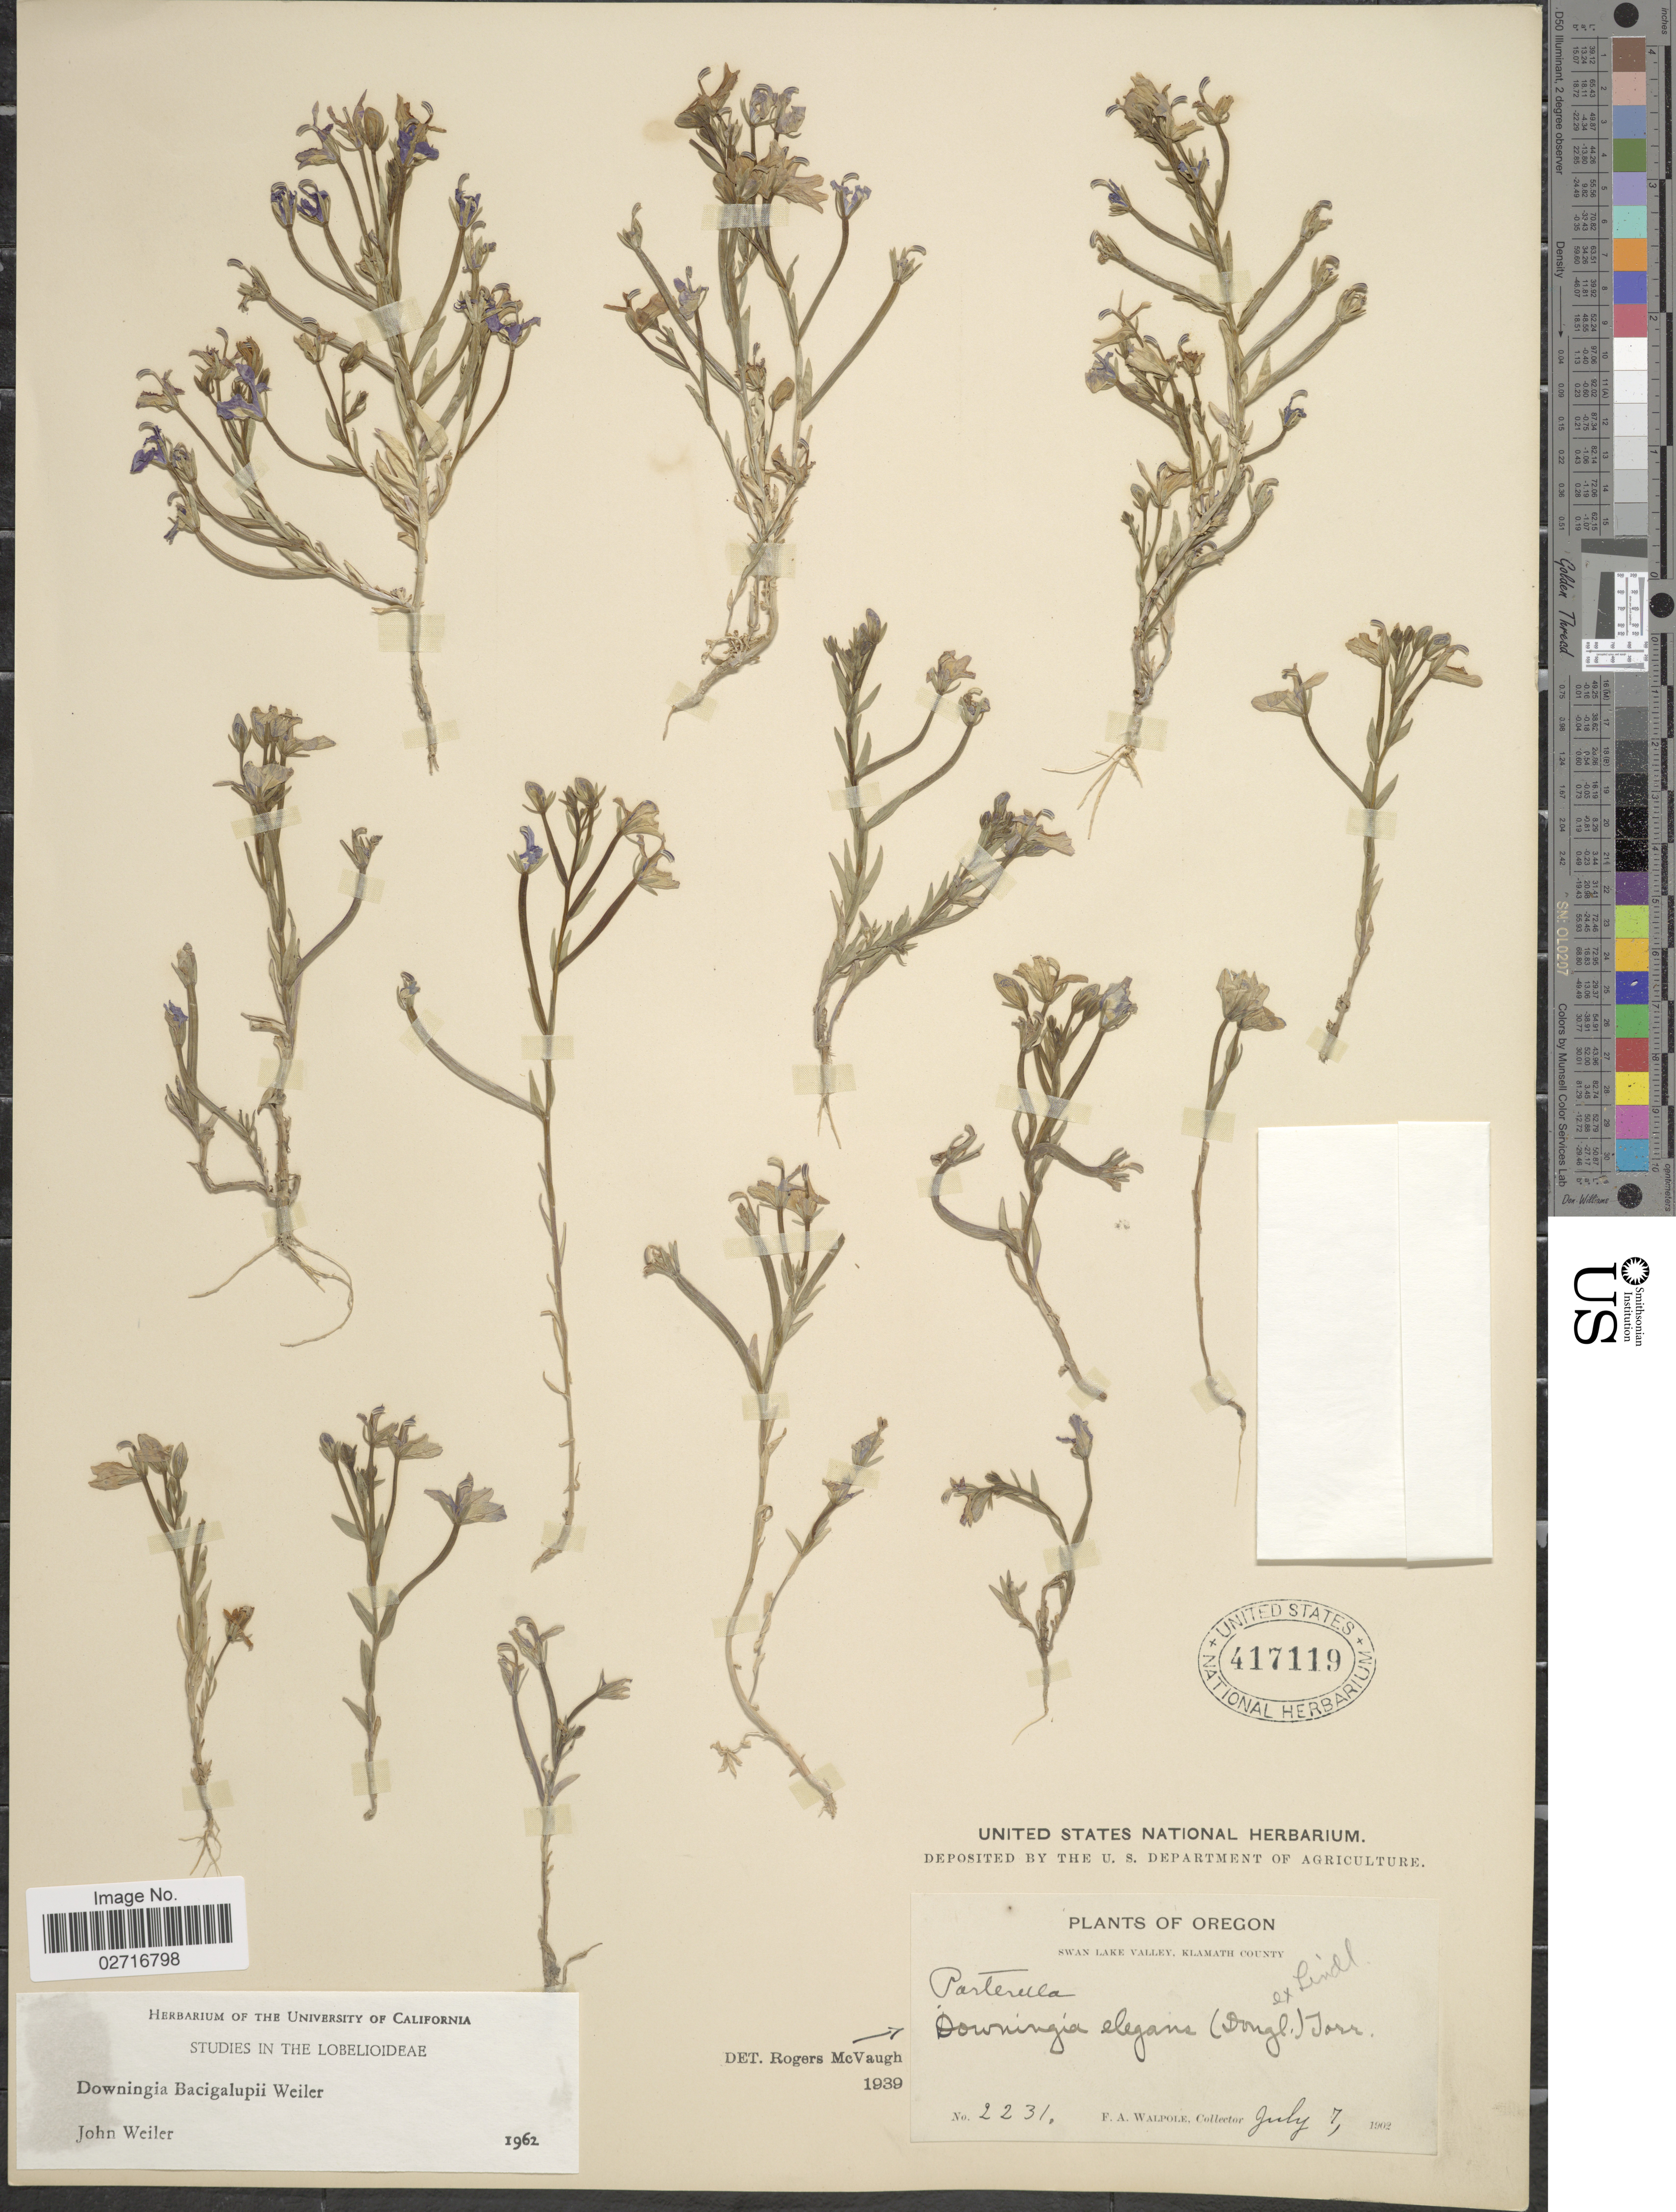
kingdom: Plantae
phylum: Tracheophyta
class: Magnoliopsida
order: Asterales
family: Campanulaceae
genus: Downingia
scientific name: Downingia bacigalupii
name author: Weiler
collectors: F. Walpole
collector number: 2231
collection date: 1902-07-07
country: United States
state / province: Oregon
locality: Swan Lake Valley, Klamath County.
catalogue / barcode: US 417119